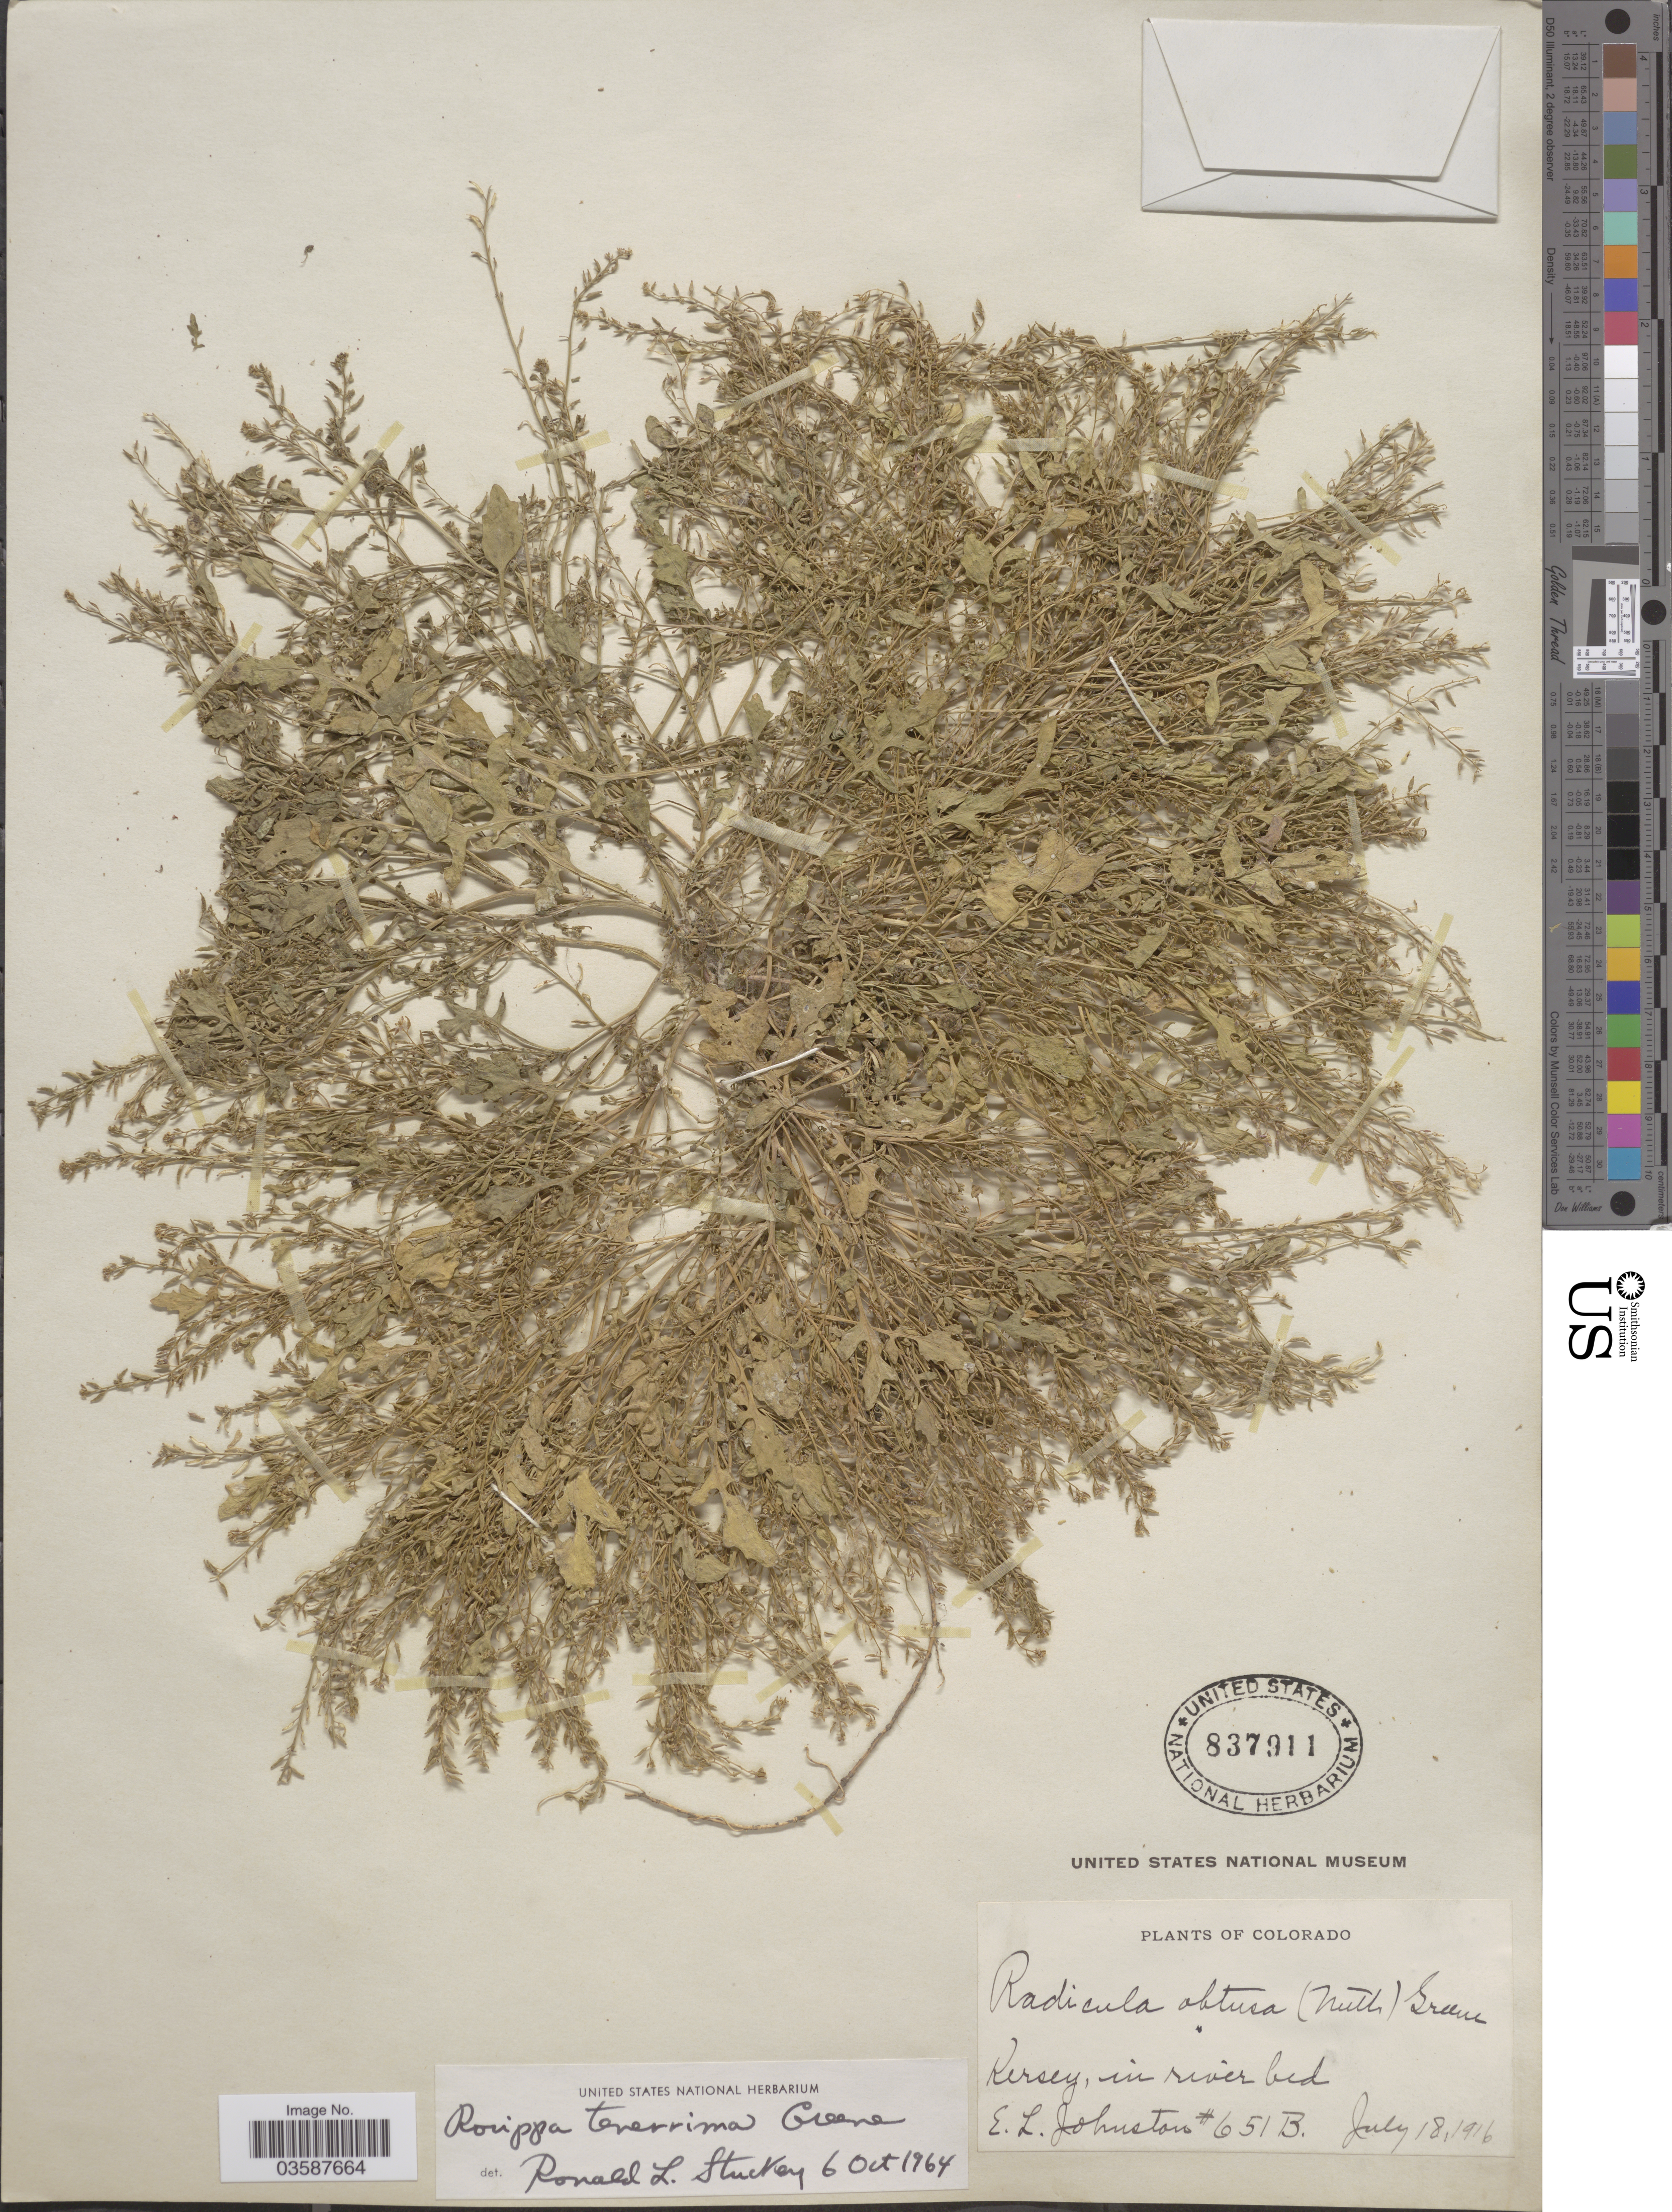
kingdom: Plantae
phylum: Tracheophyta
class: Magnoliopsida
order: Brassicales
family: Brassicaceae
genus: Rorippa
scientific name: Rorippa tenerrima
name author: Greene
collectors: E. L. Johnston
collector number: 651B*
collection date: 1916-07-18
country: United States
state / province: Colorado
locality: Kersey, in river bed.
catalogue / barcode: US 837911